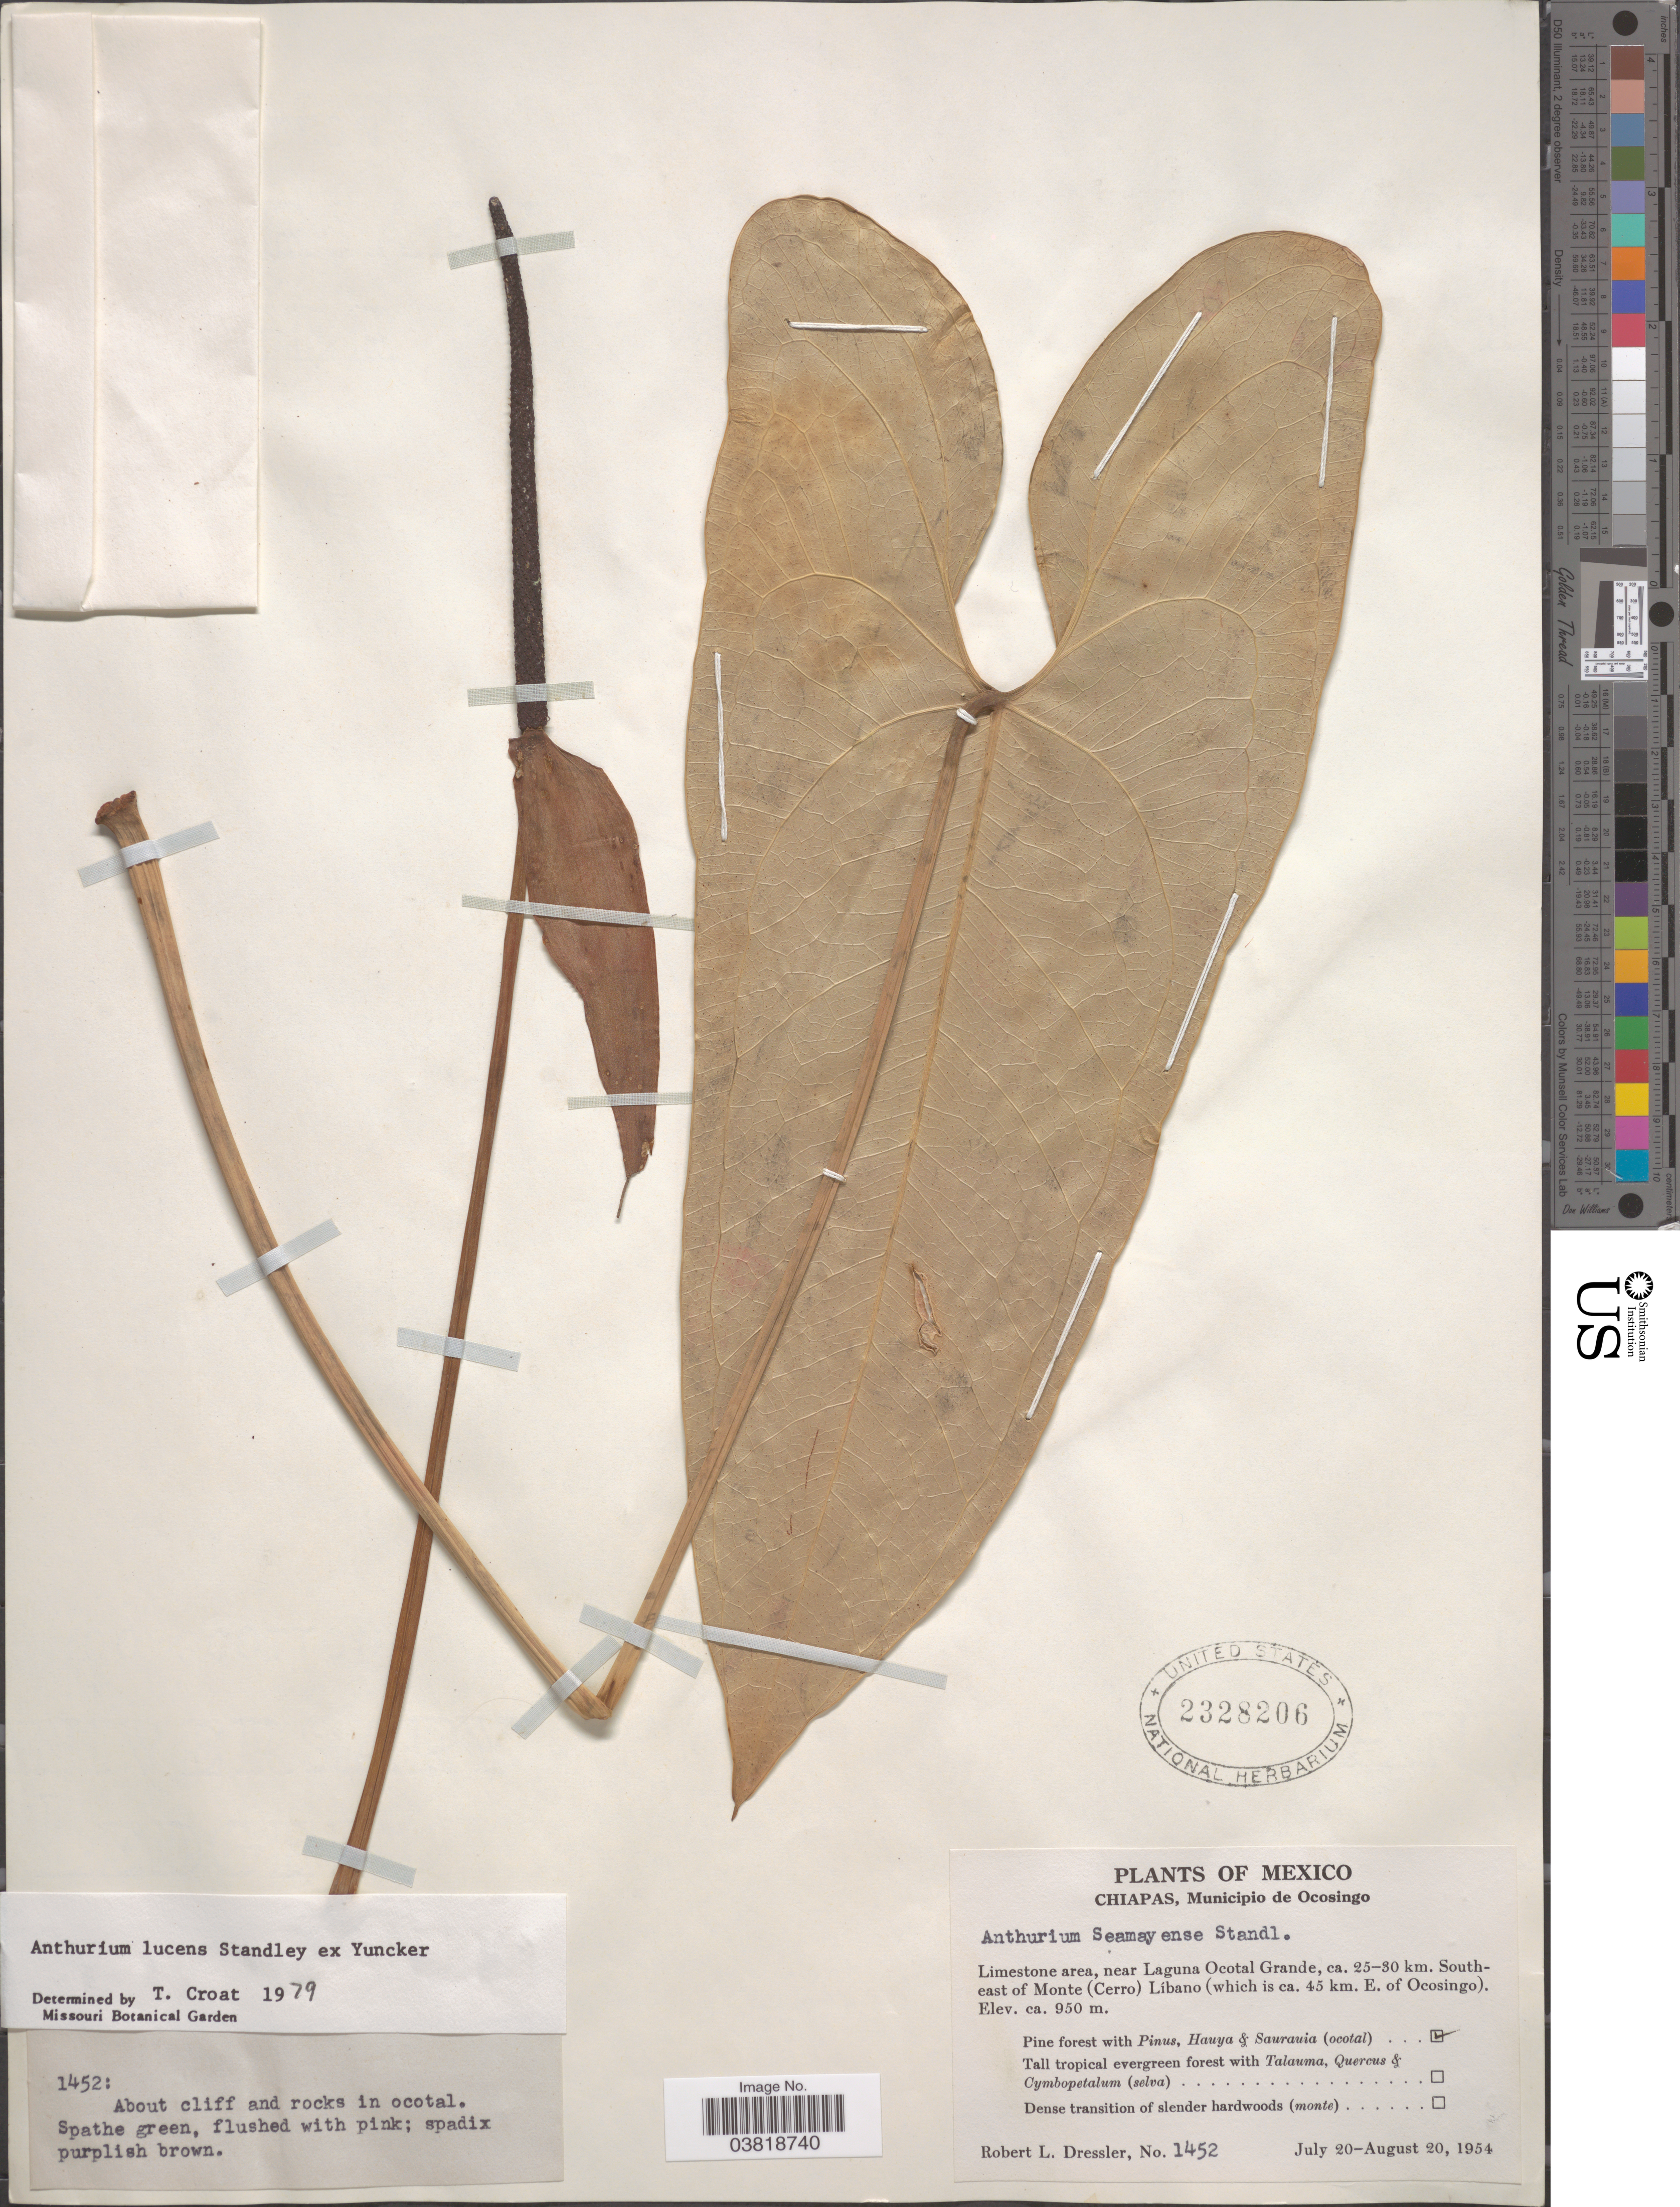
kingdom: Plantae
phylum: Tracheophyta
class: Liliopsida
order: Alismatales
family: Araceae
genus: Anthurium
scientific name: Anthurium lucens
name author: Standl. ex Yunck.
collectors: R. Dressler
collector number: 1452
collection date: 1954-07-20/1954-08-20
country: Mexico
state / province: Chiapas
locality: Municipio de Ocosingo. Limestone area, near Laguna Ocotal Grande, ca. 25-30 km. South-east of Monte (Cerro) Líbano (which is ca. 45 km. E. of Ocosingo).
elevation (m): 950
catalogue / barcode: US 2328206